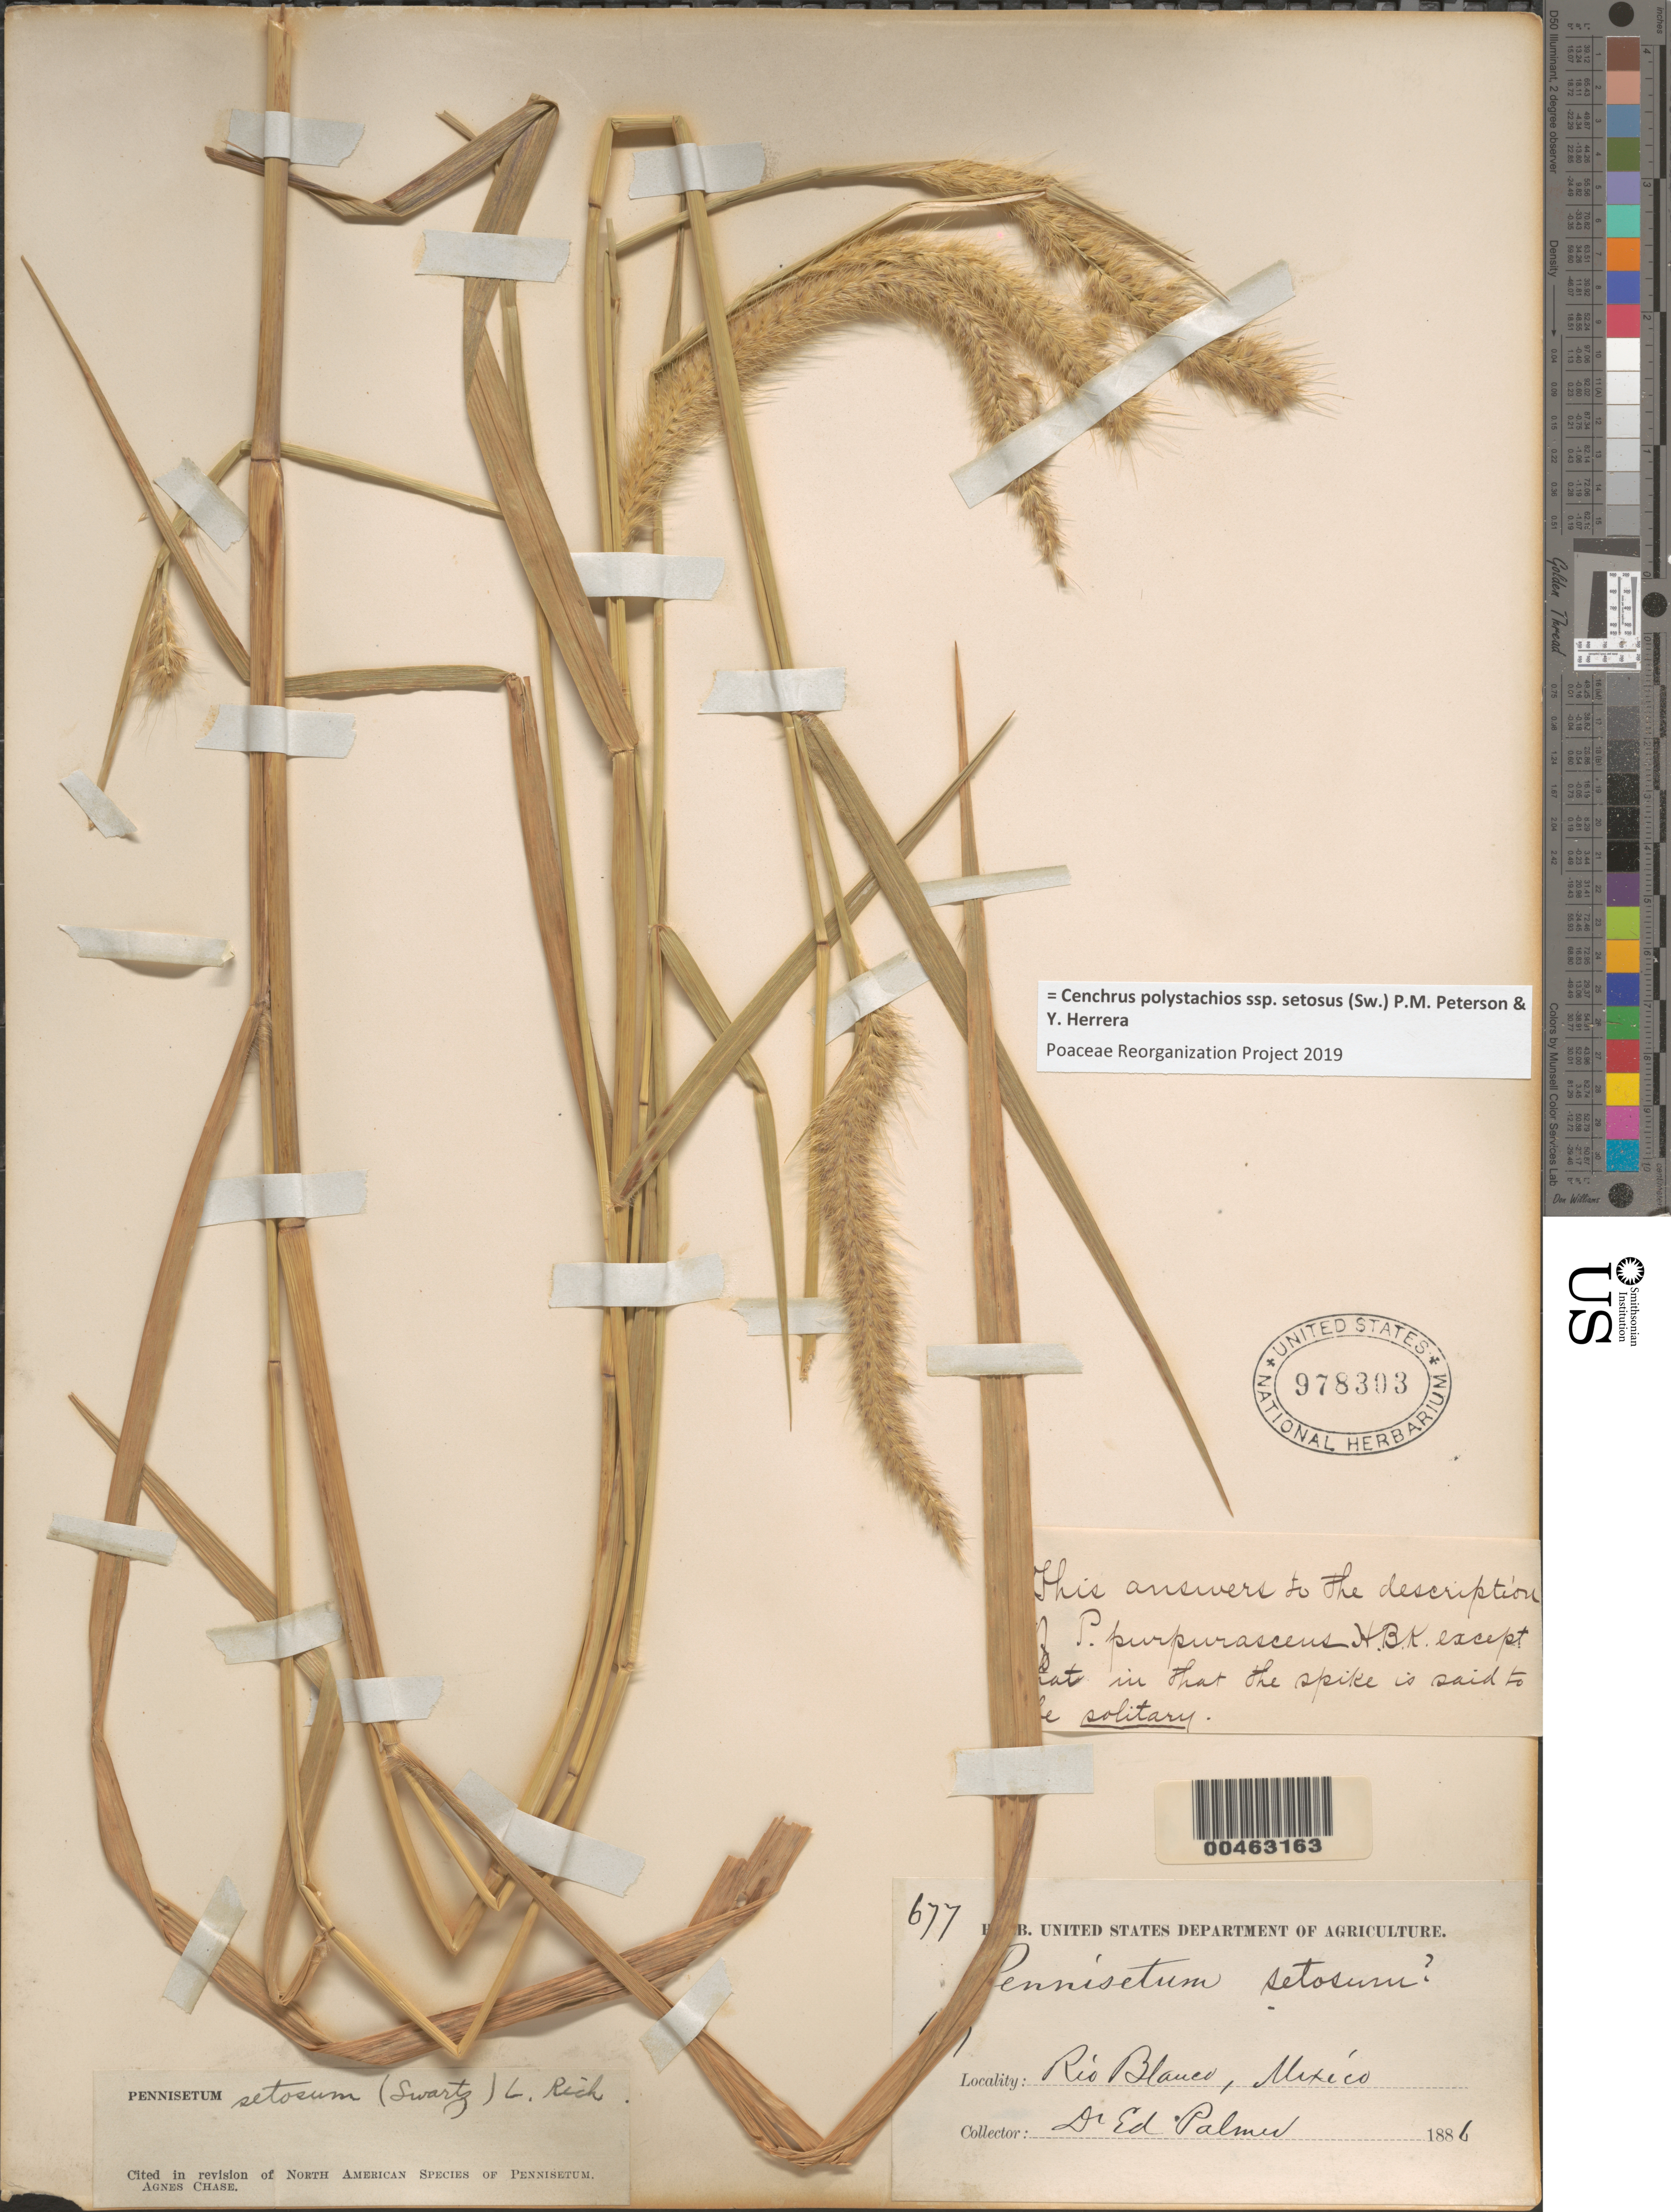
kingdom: Plantae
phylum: Tracheophyta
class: Liliopsida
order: Poales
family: Poaceae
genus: Cenchrus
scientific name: Cenchrus polystachios subsp. setosus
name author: (Sw.) P.M. Peterson & Y. Herrera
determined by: Poaceae Reorganization Project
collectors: E. Palmer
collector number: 677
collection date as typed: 1886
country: Mexico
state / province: Jalisco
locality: Rio Blanco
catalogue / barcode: US 978303